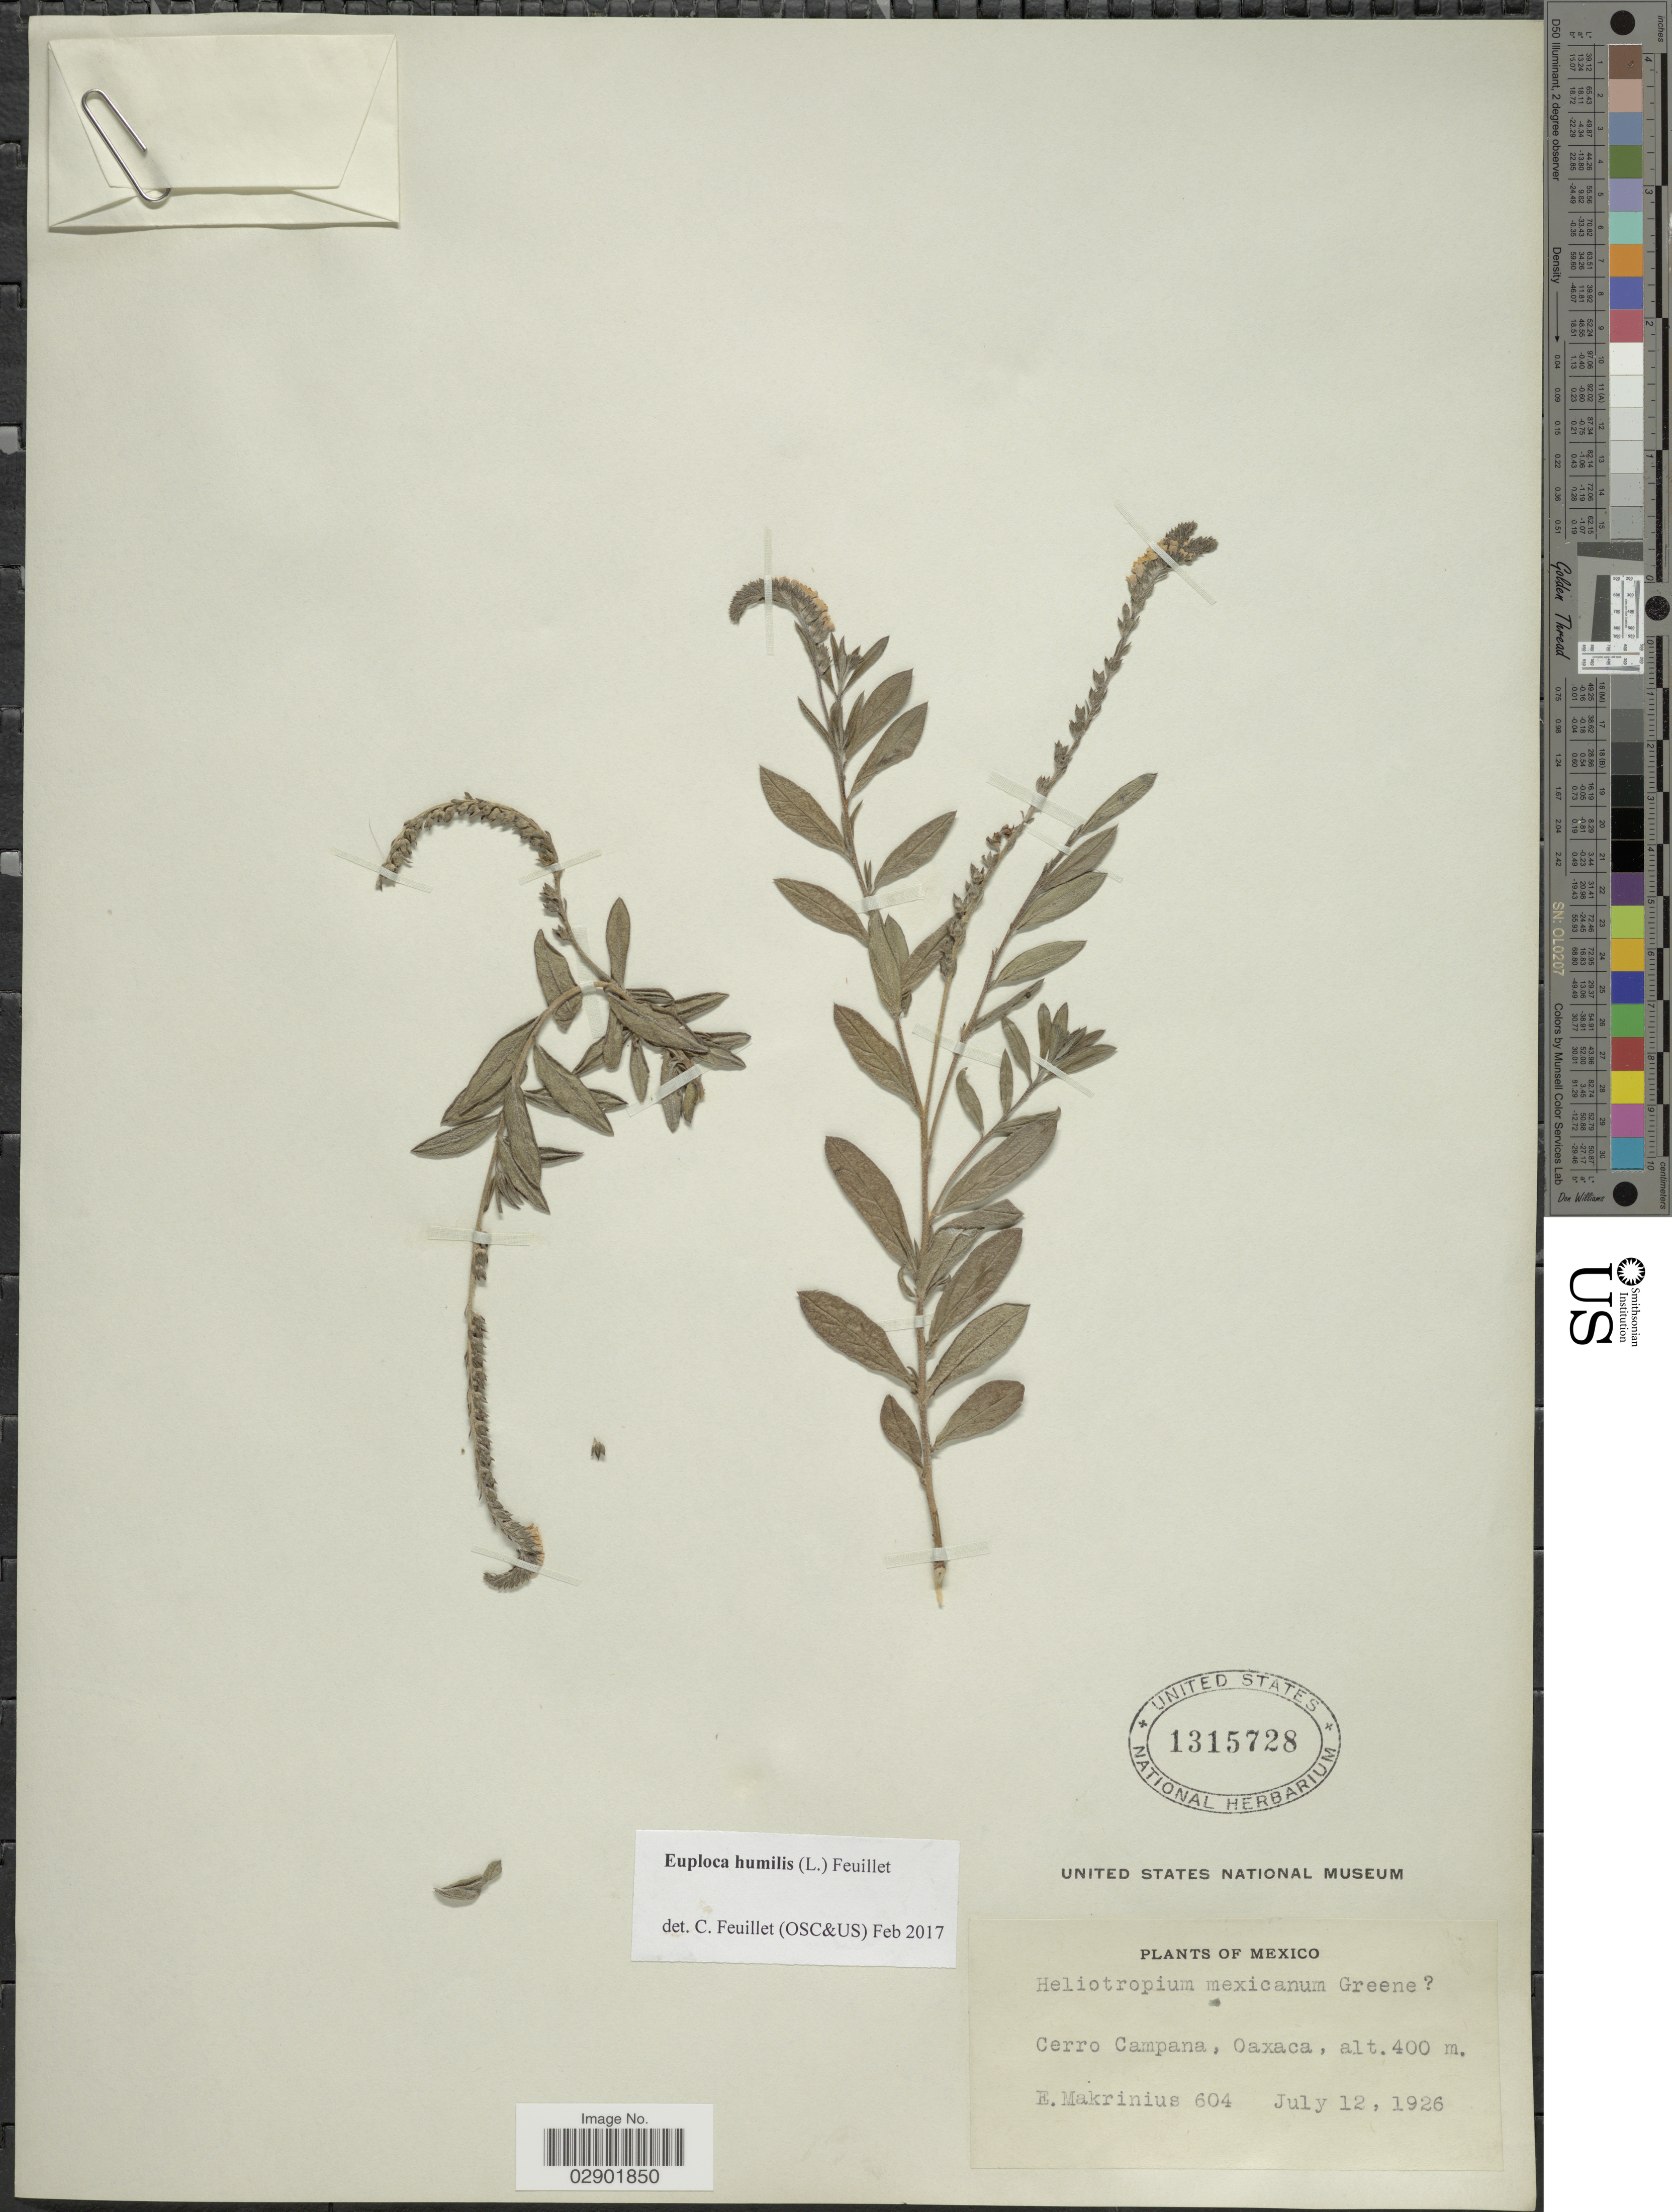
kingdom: Plantae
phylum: Tracheophyta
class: Magnoliopsida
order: Boraginales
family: Heliotropiaceae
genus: Euploca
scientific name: Euploca humilis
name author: (L.) Feuillet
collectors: E. Makrinius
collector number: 604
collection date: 1926-07-12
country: Mexico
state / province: Oaxaca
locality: Cerro Campana.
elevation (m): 400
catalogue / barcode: US 1315728